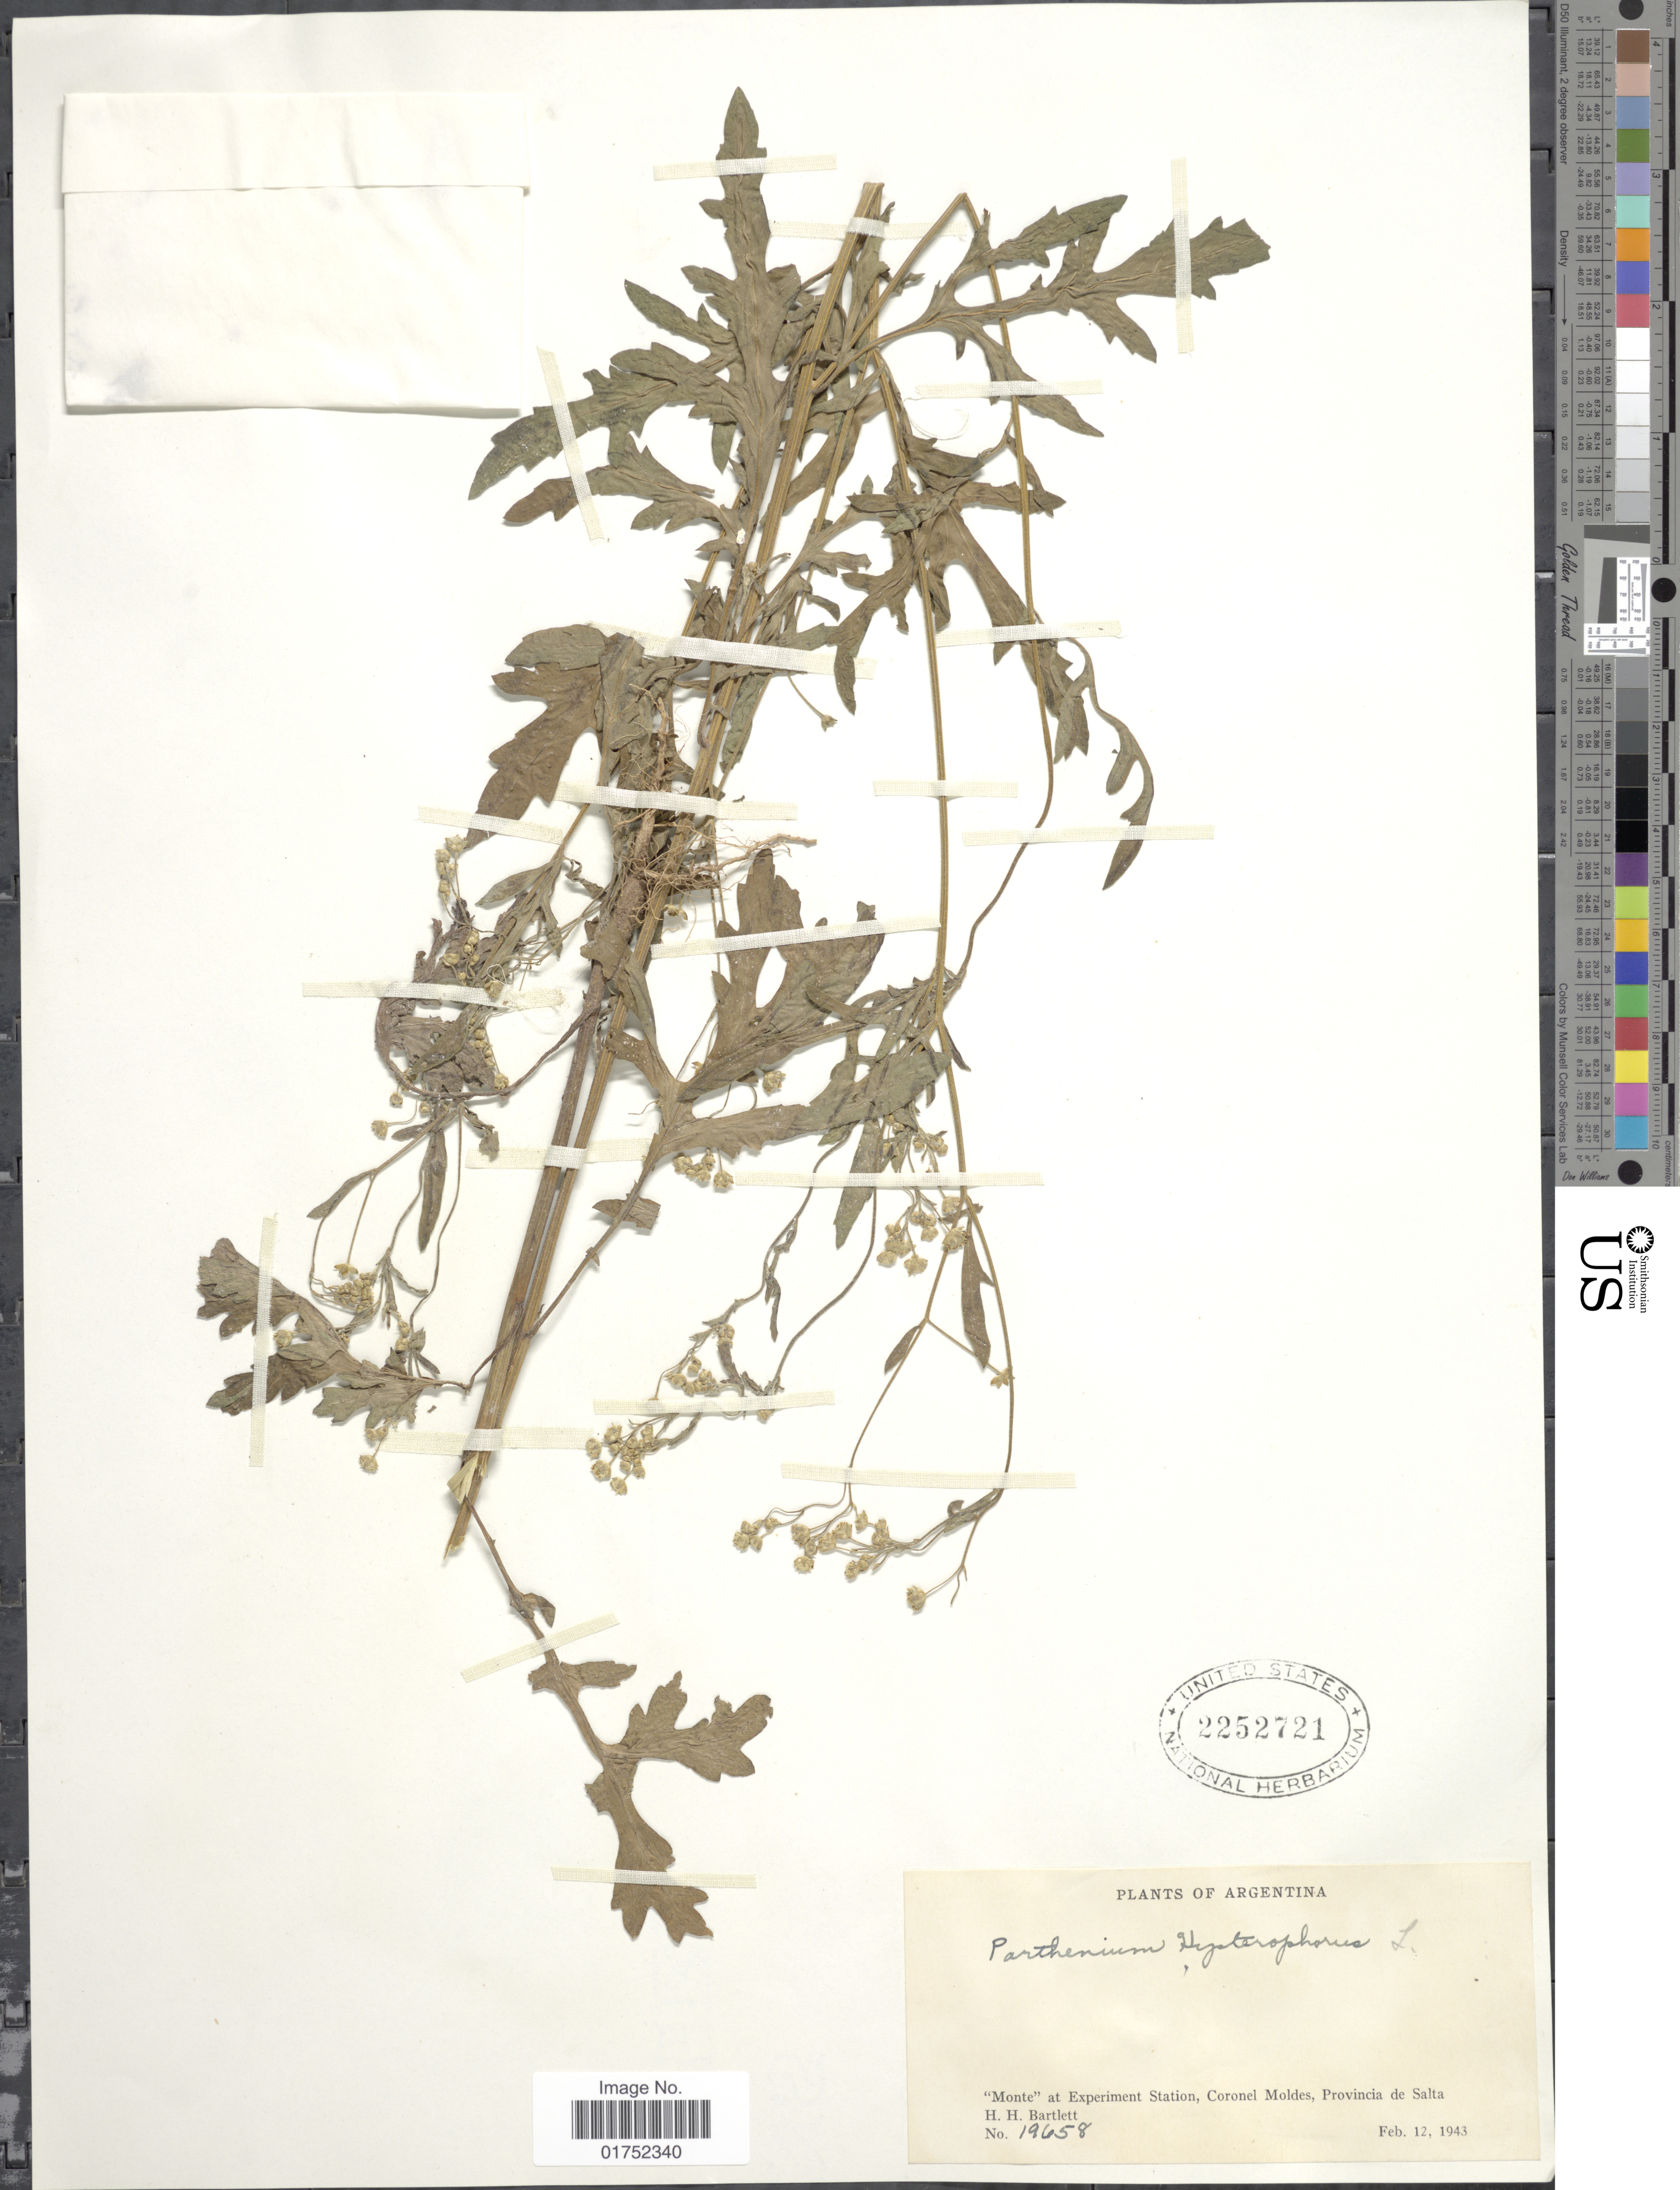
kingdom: Plantae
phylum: Tracheophyta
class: Magnoliopsida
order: Asterales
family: Asteraceae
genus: Parthenium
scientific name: Parthenium hysterophorus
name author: L.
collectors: H. H. Bartlett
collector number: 19658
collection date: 1943-02-12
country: Argentina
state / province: Salta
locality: Monte at Experiment Station, Coronel Moldes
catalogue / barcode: US 2252721